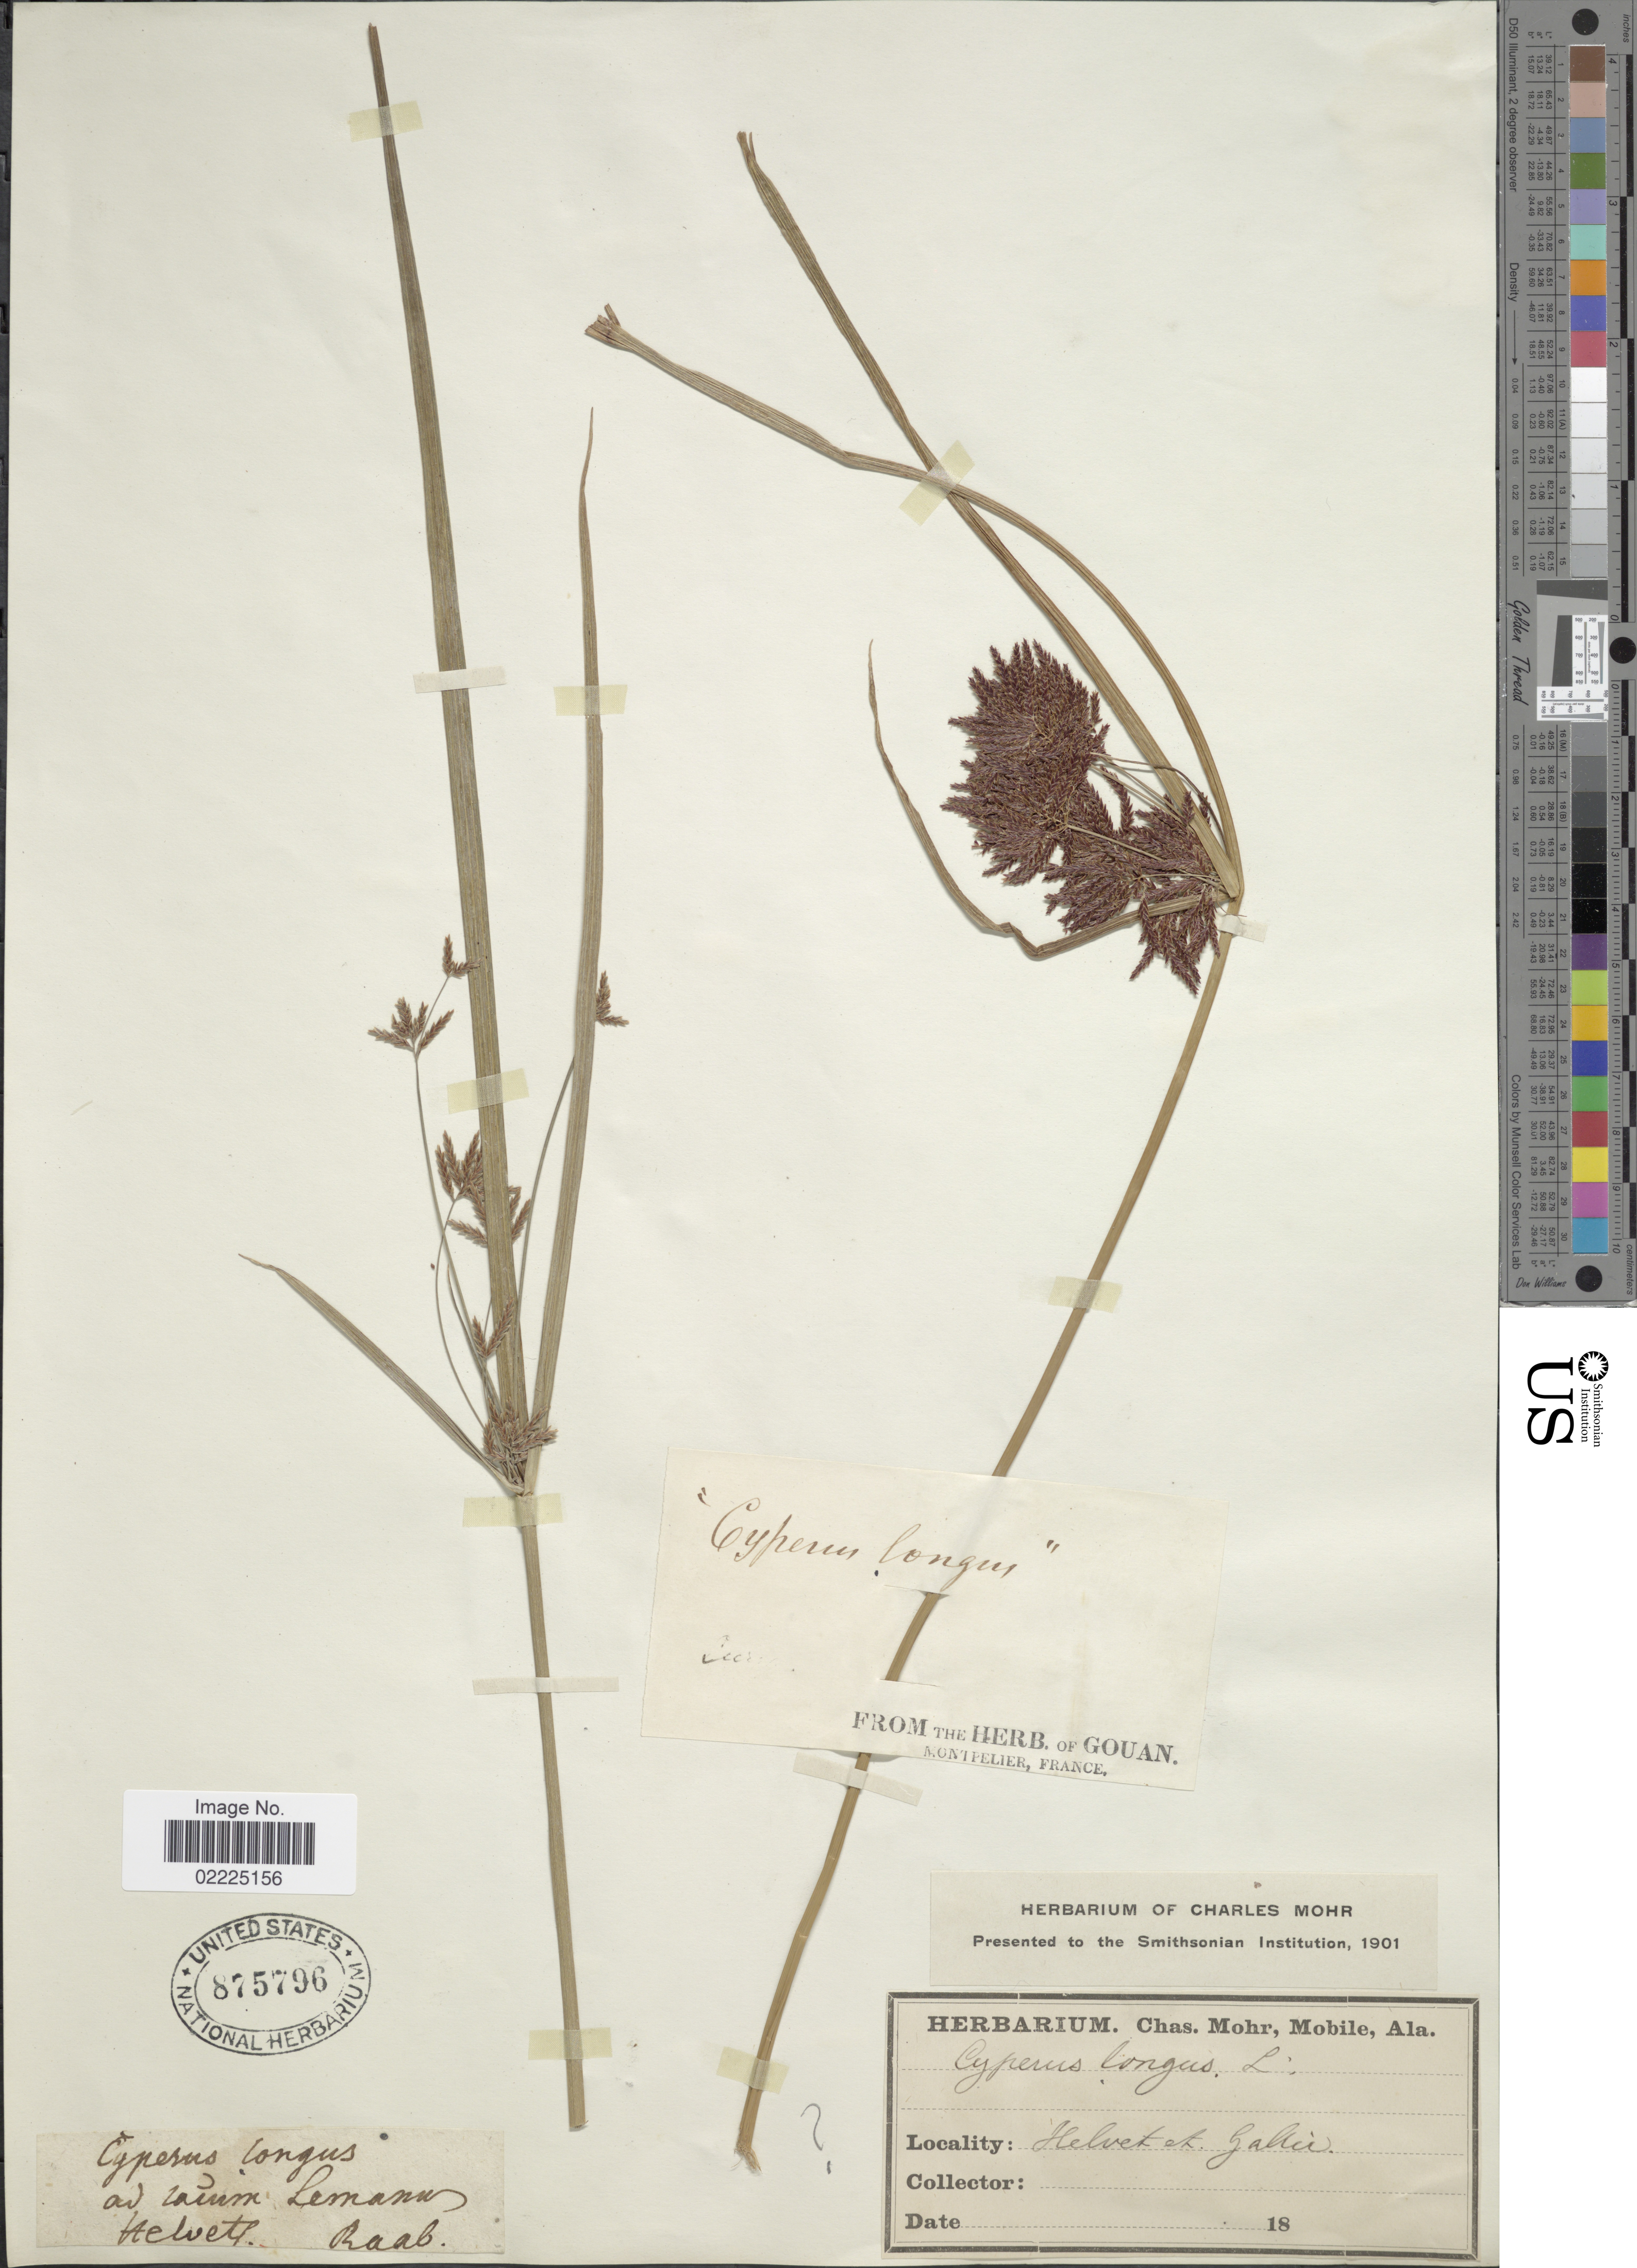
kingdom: Plantae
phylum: Tracheophyta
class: Liliopsida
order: Poales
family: Cyperaceae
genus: Cyperus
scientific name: Cyperus longus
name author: L.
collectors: ex herb. Charles Mohr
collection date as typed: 18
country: Switzerland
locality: Helvet et Galic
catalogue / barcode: US 875796